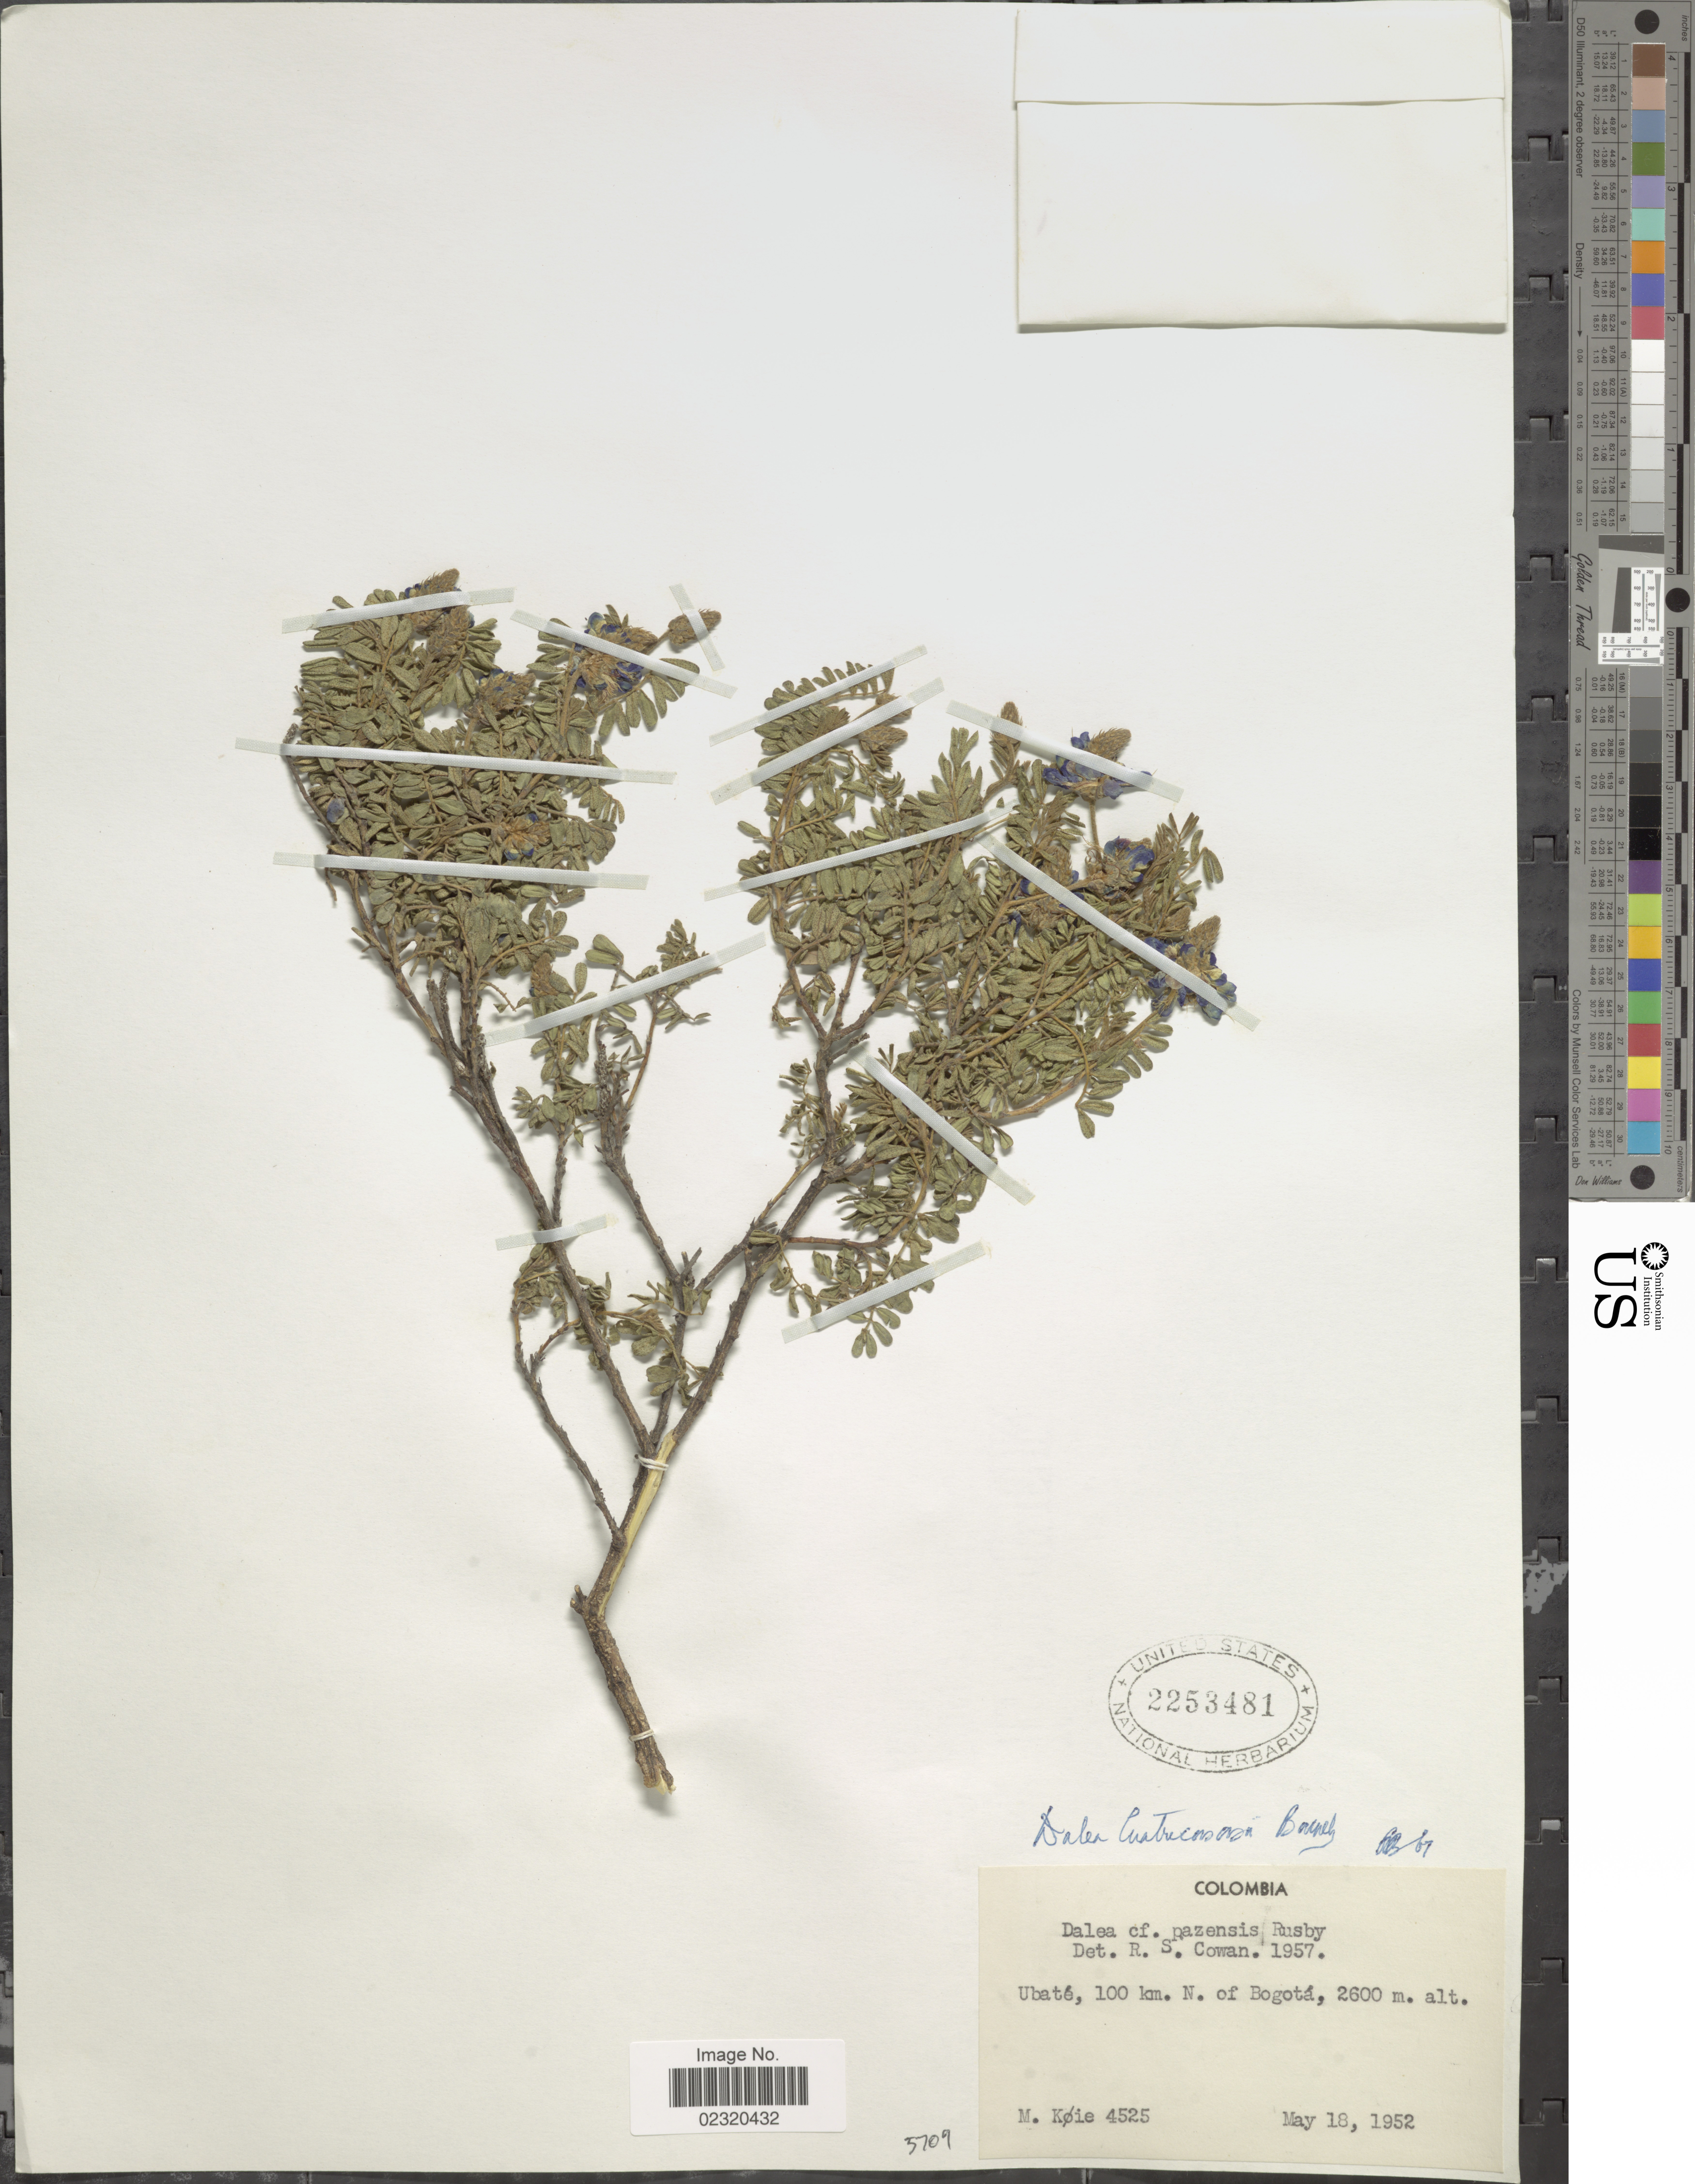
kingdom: Plantae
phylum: Tracheophyta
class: Magnoliopsida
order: Fabales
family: Fabaceae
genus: Dalea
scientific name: Dalea cuatrecasasii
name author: Barneby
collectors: M. Köie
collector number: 4525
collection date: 1952-05-18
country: Colombia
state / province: Bogota D.C.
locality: Ubate, 100 km N of Bogota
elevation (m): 2600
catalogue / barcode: US 2253481